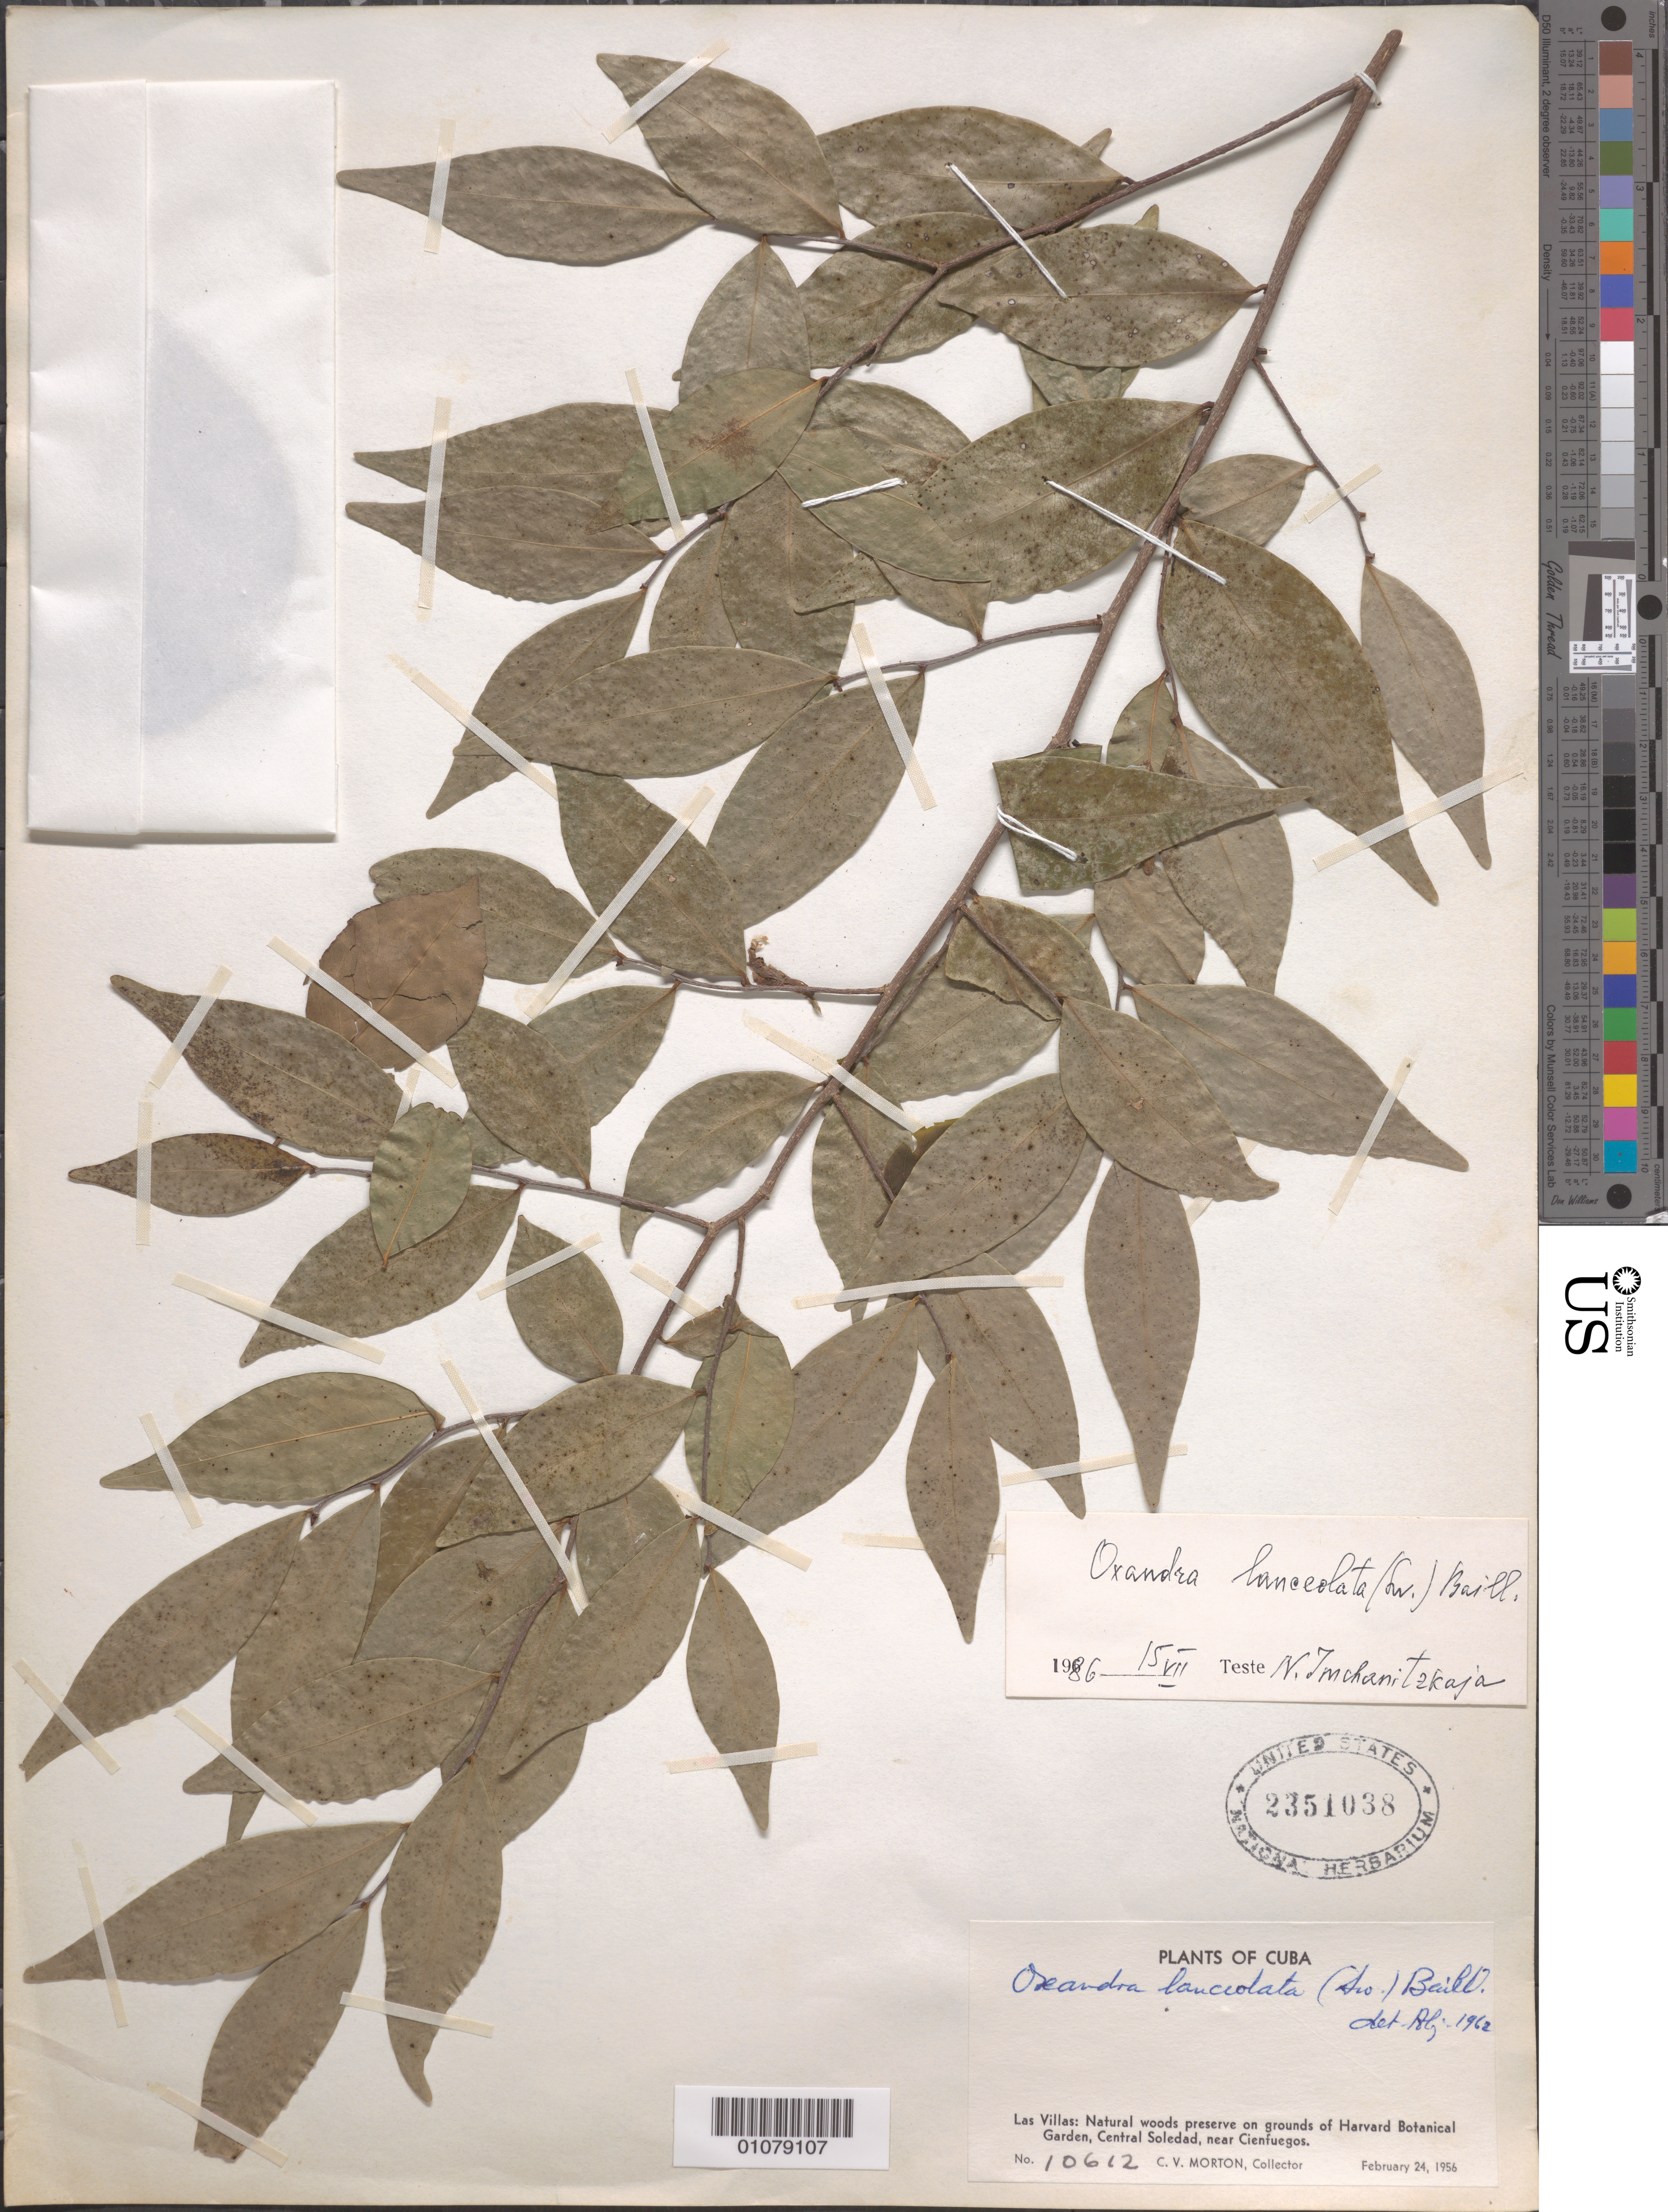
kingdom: Plantae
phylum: Tracheophyta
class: Magnoliopsida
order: Magnoliales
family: Annonaceae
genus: Oxandra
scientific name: Oxandra lanceolata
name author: (Sw.) Baill.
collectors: C. V. Morton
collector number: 10612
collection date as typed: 24 Feb 1956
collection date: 1956-02-24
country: Cuba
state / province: Cienfuegos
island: Cuba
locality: Las Villas: Natural woods preserve on grounds of Harvard Botanical Garden, Central Soledad, near Cienfuegos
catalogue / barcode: US 2351038